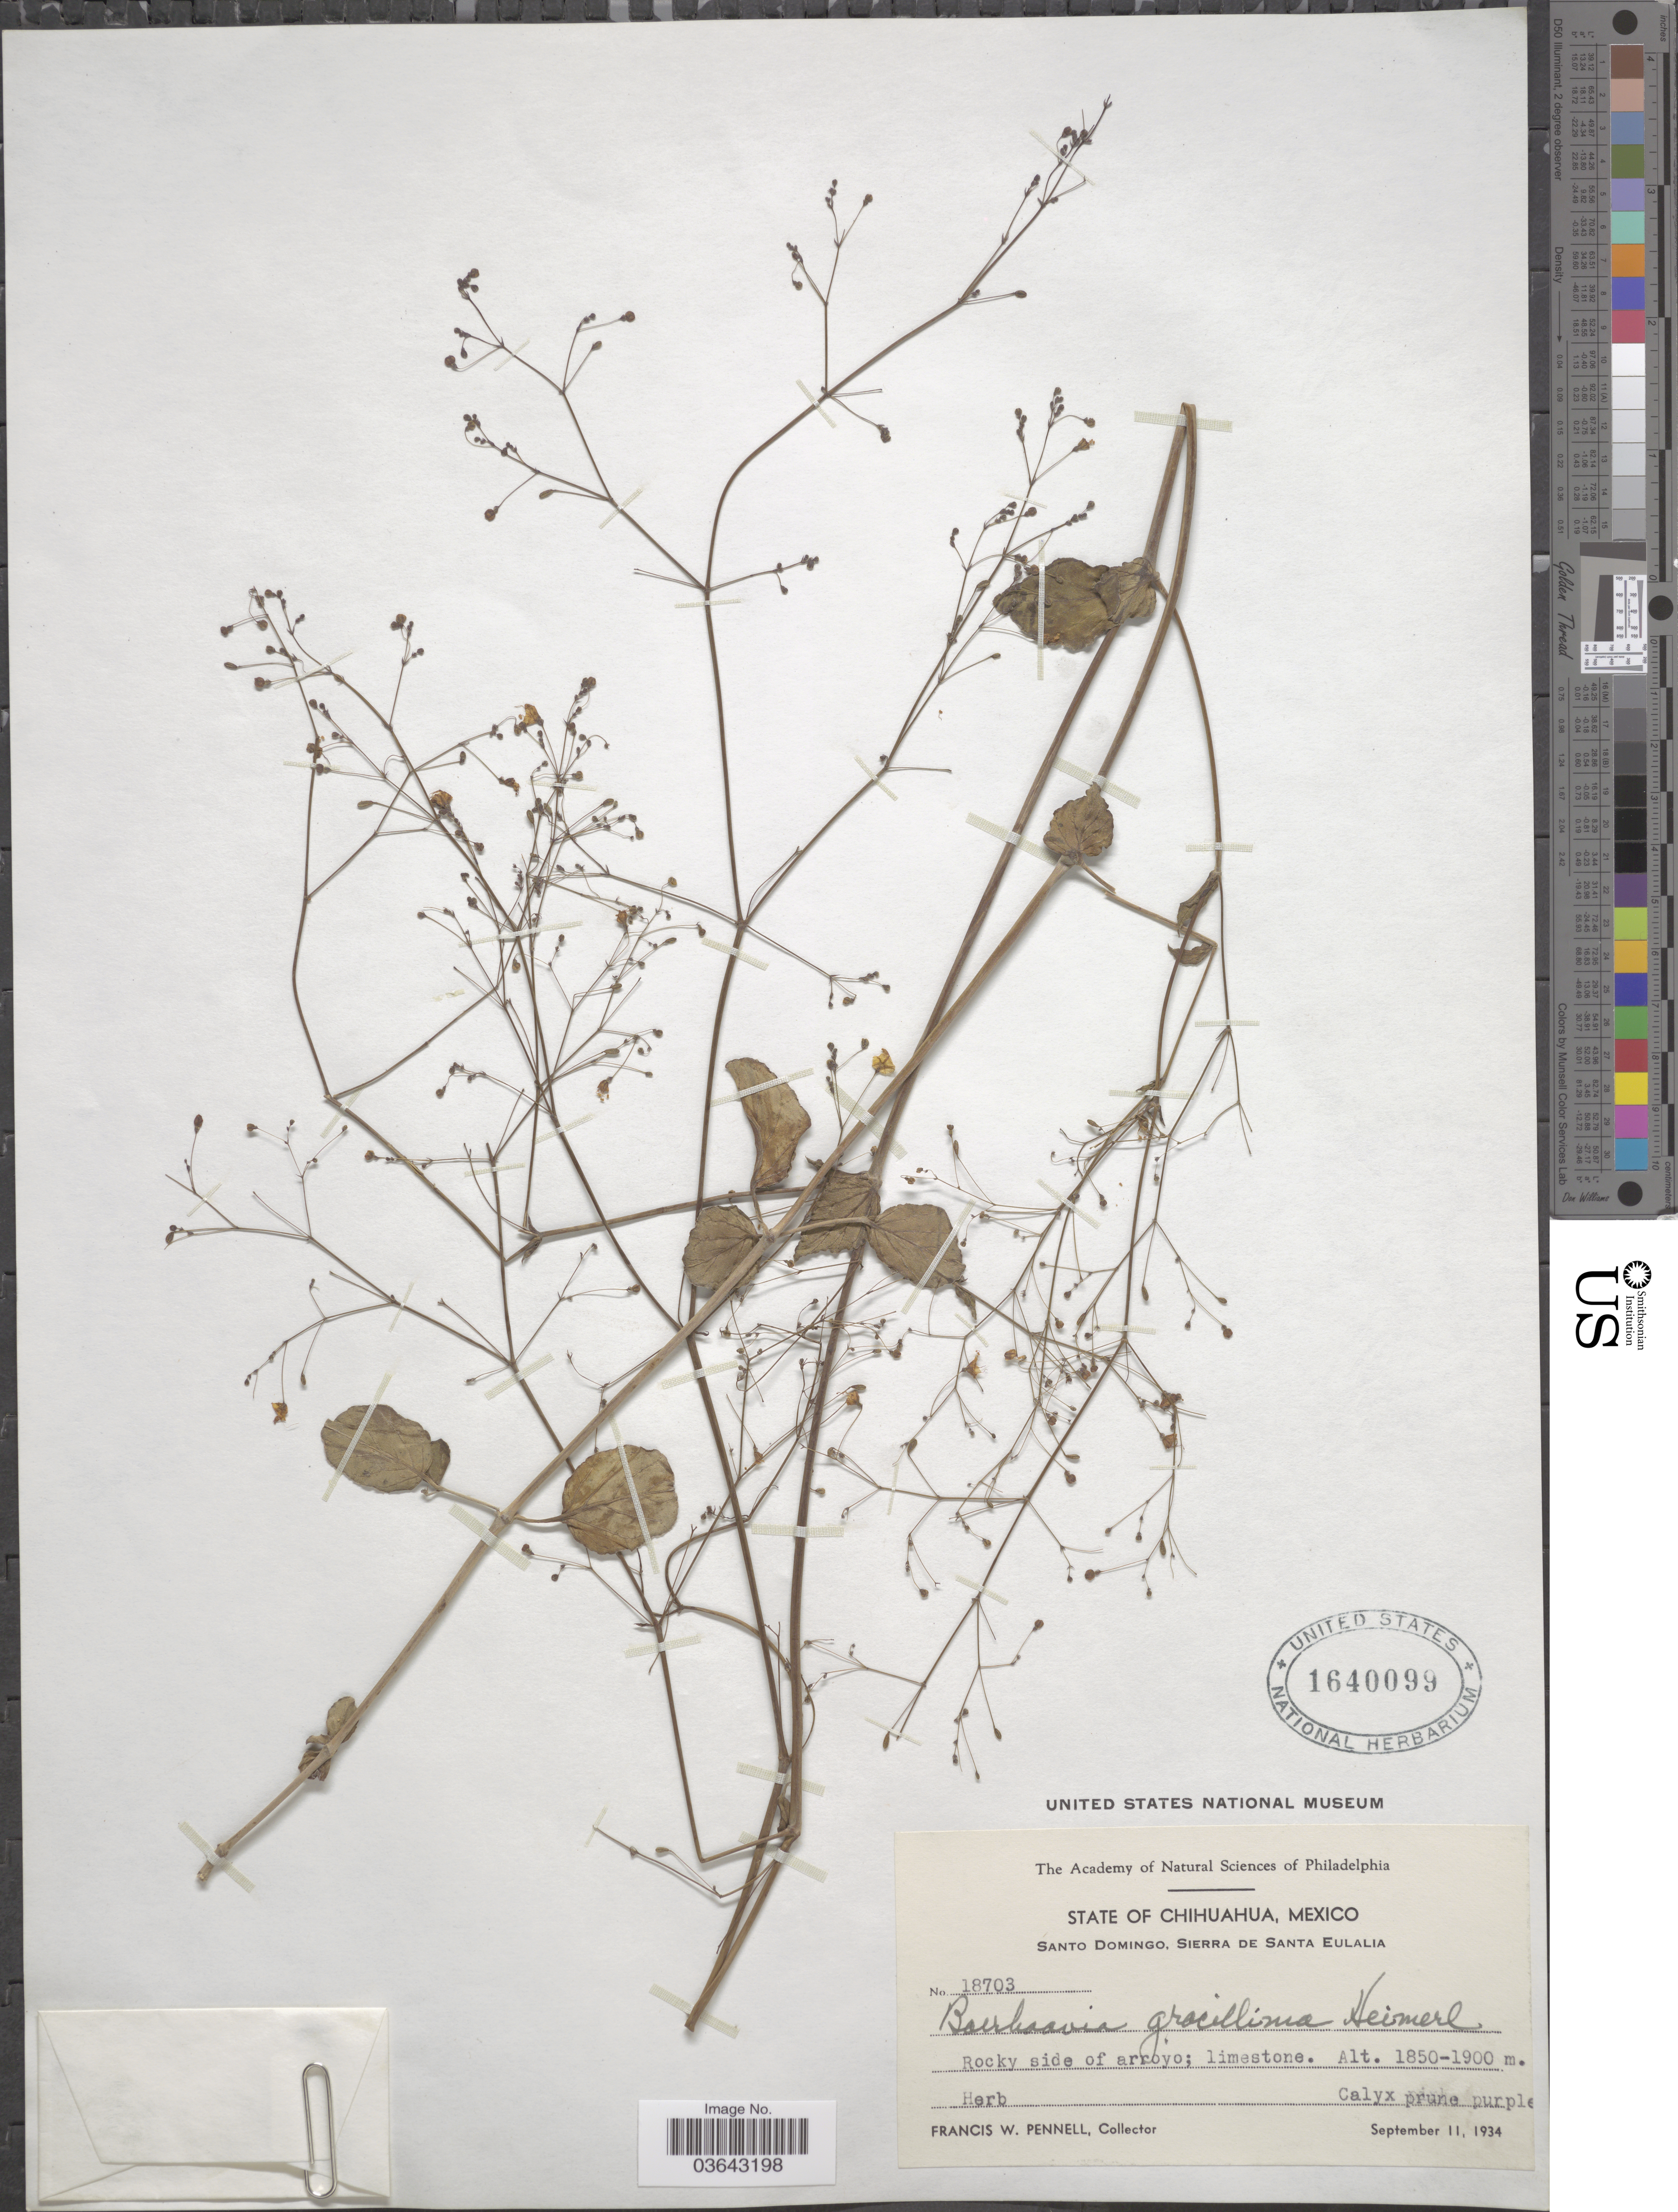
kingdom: Plantae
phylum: Tracheophyta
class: Magnoliopsida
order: Caryophyllales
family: Nyctaginaceae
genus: Boerhavia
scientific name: Boerhavia gracillima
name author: Heimerl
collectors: F. W. Pennell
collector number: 18703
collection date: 1934-09-11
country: Mexico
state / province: Chihuahua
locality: Santo Domingo, Sierra de Santa Eulalia.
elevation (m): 1850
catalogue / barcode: US 1640099